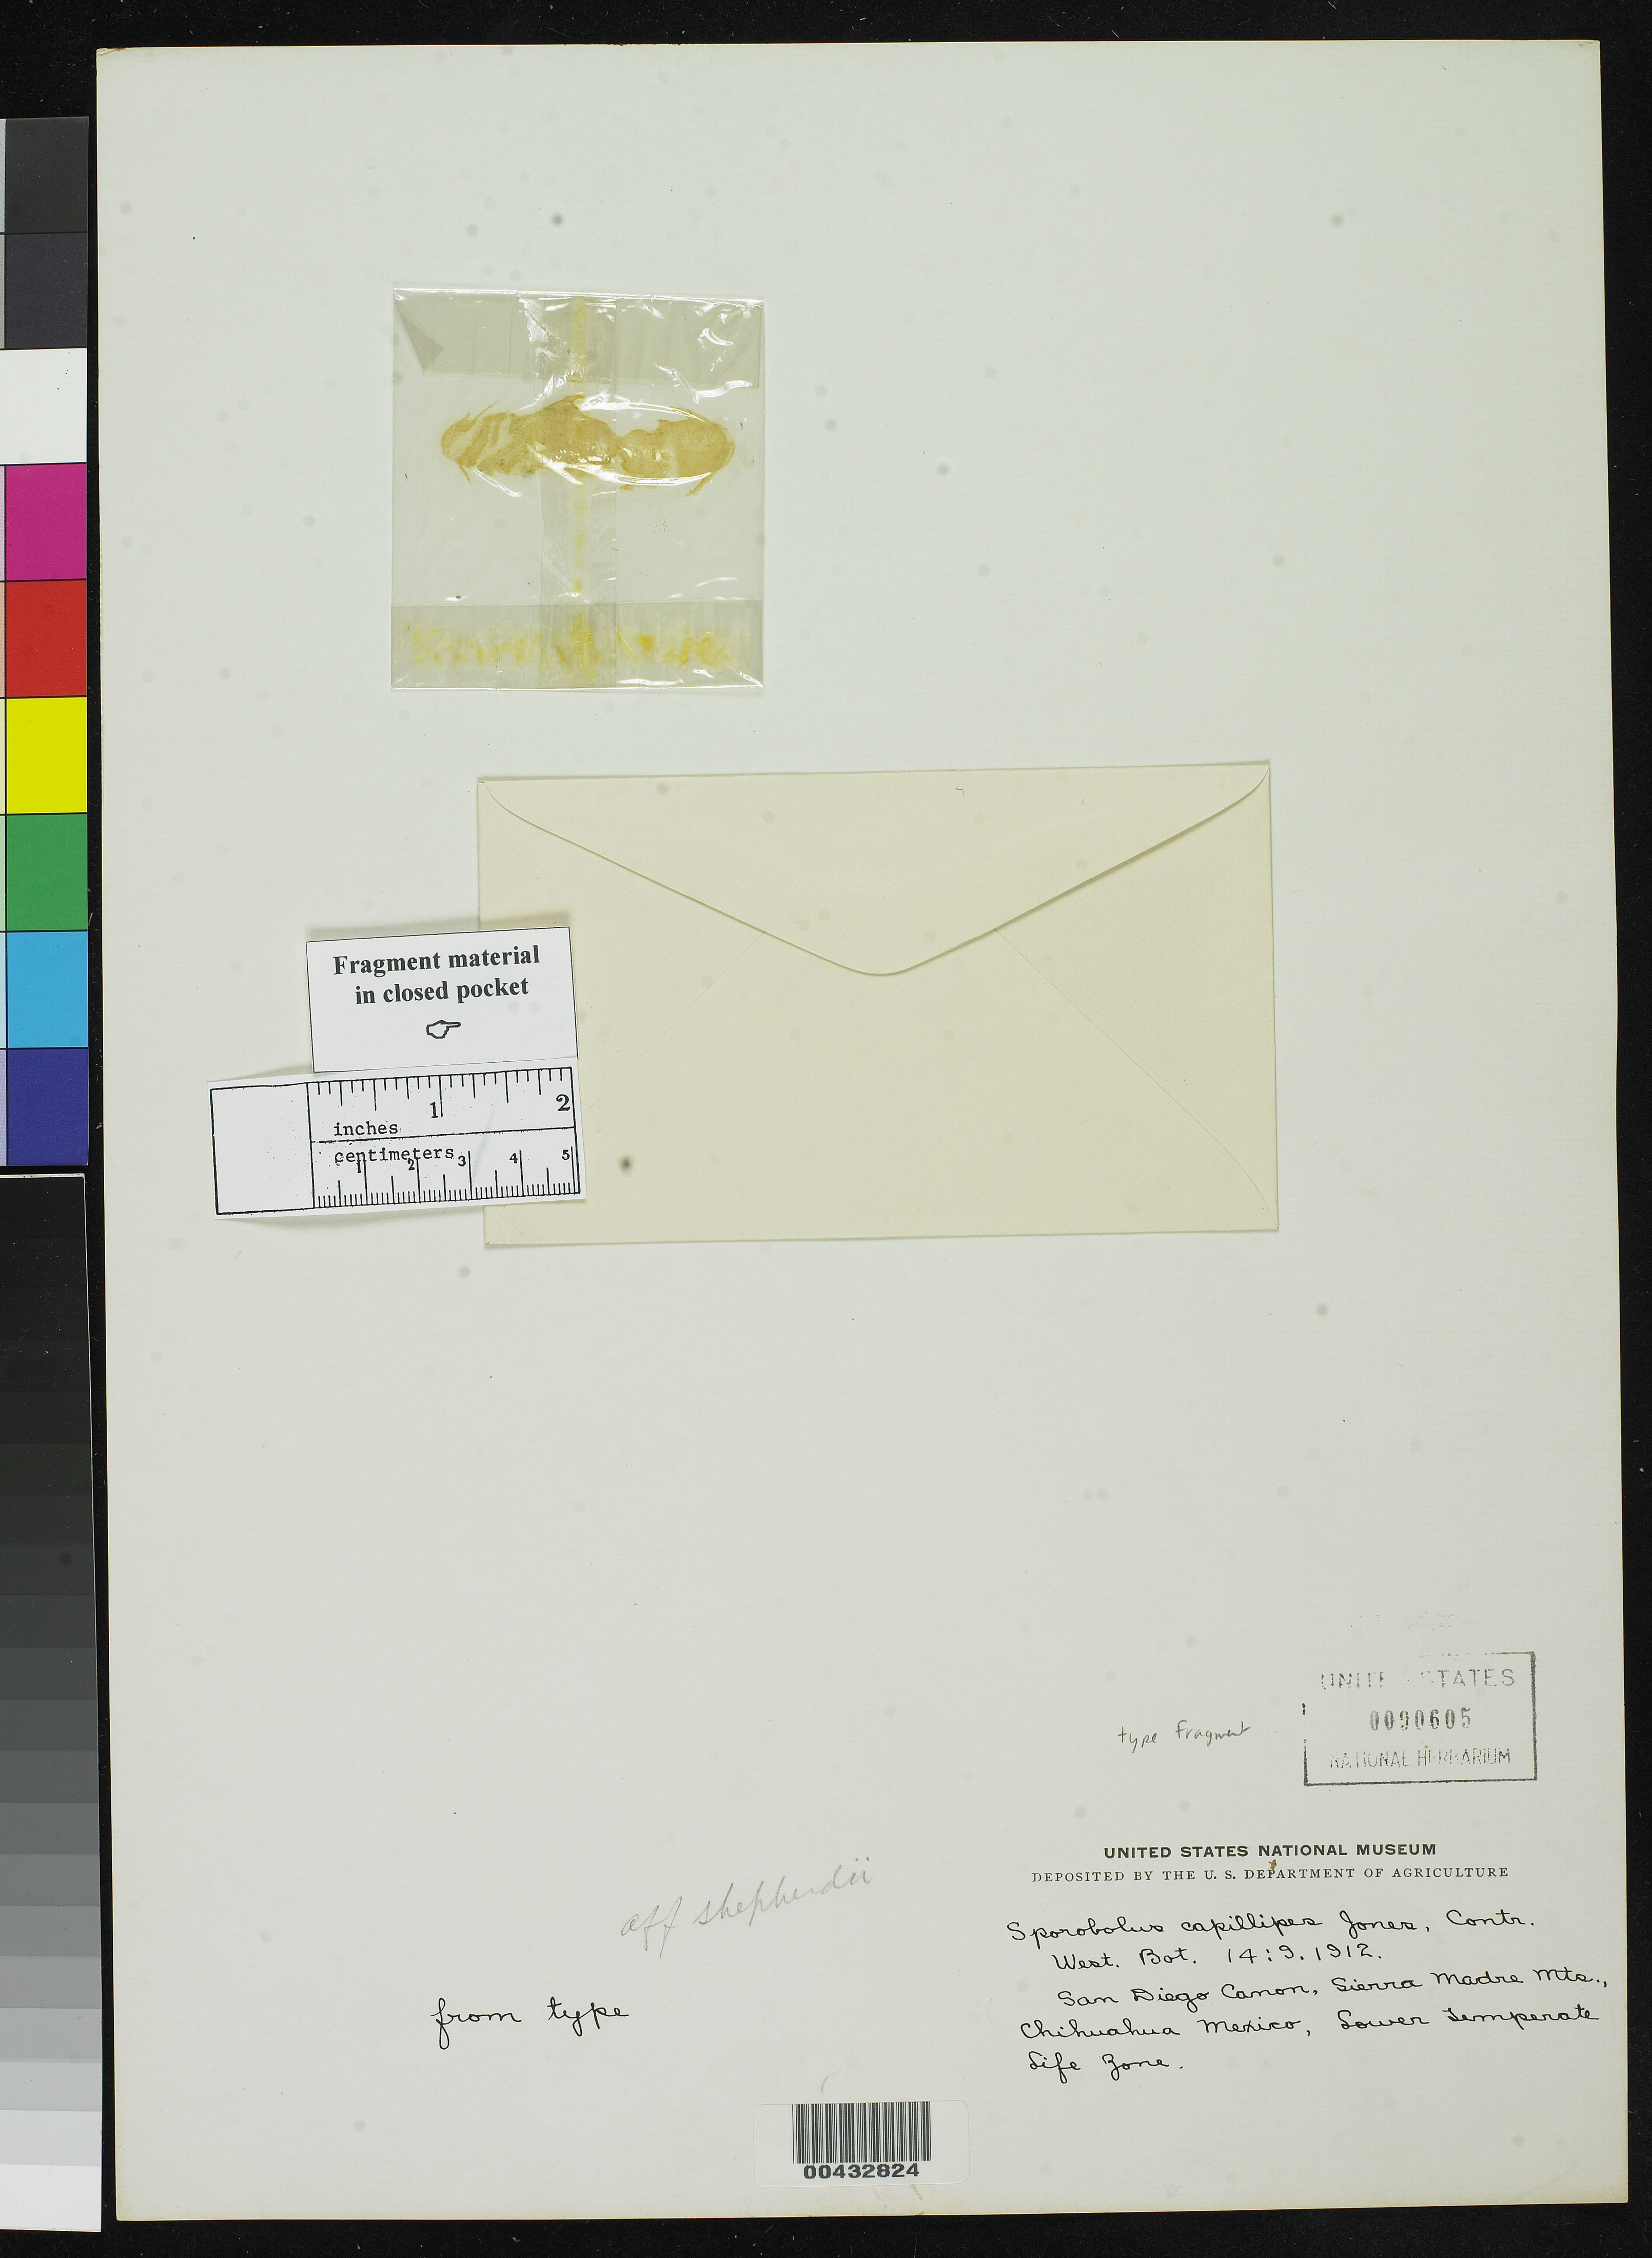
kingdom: Plantae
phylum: Tracheophyta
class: Liliopsida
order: Poales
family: Poaceae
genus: Sporobolus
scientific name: Sporobolus capillipes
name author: M.E. Jones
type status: Type Fragment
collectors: M. E. Jones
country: Mexico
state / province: Chihuahua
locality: San Diego Mountain, Sierra Madre Mountains.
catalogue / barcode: US 90605